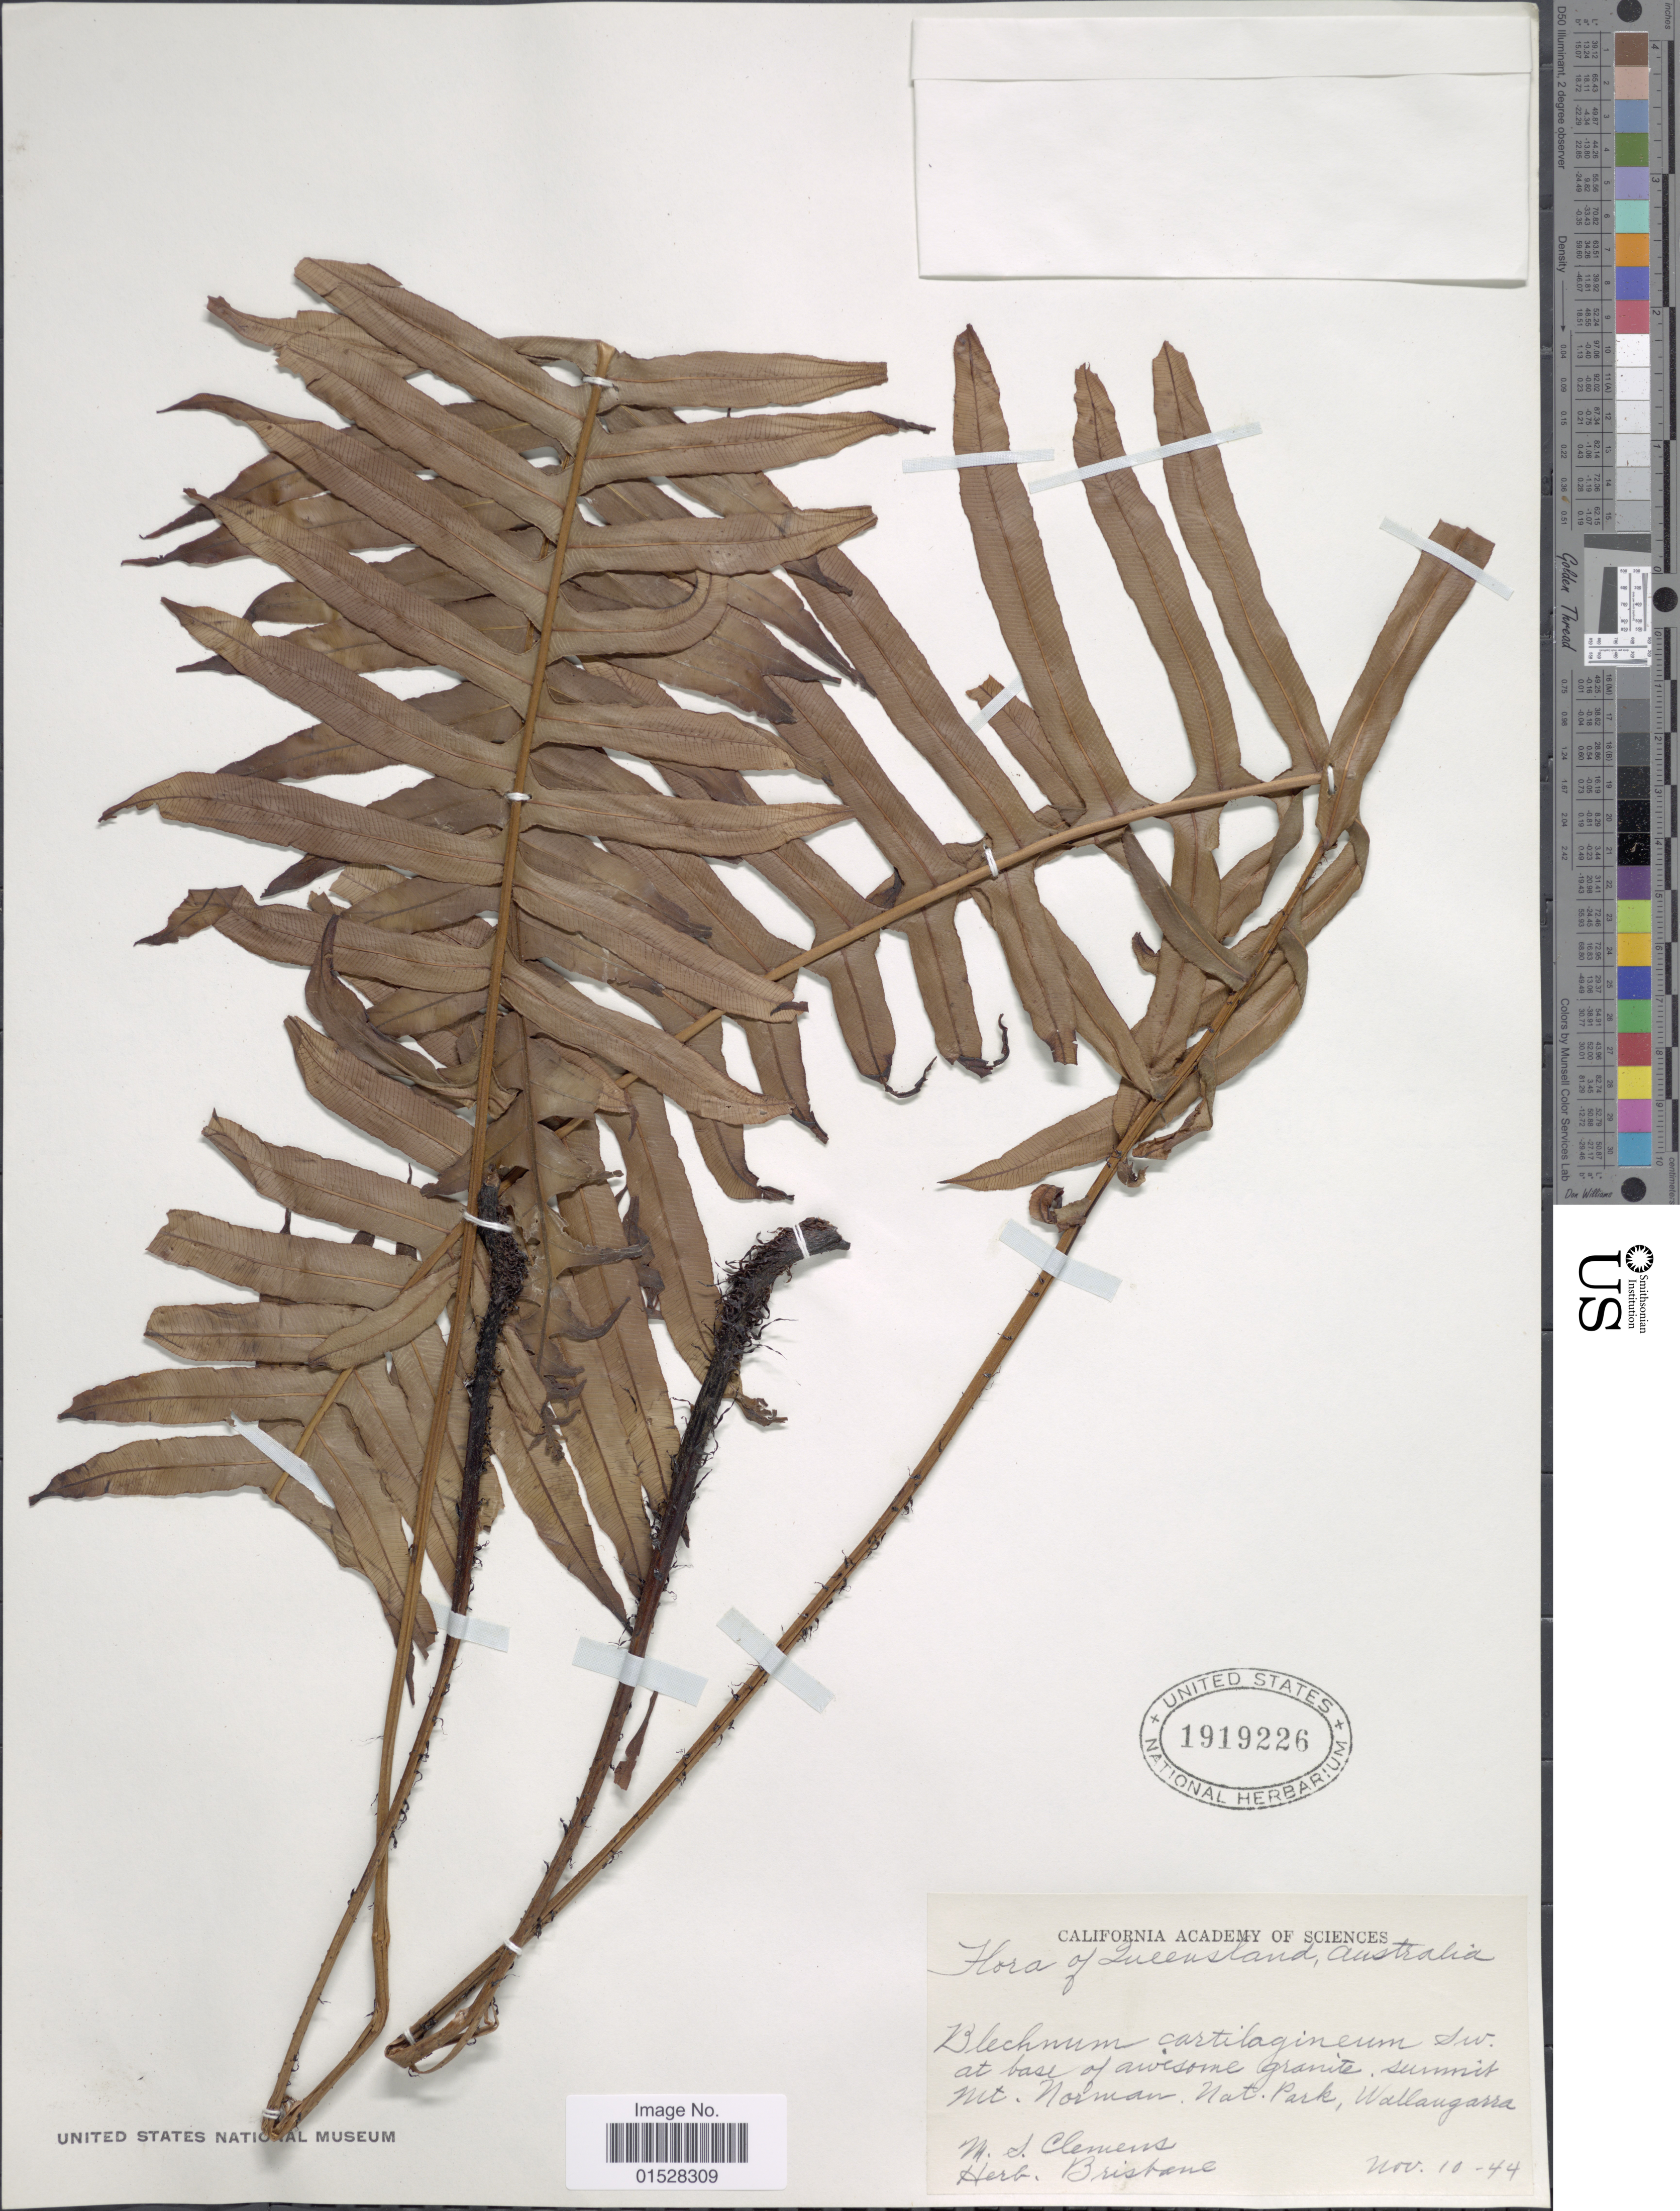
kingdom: Plantae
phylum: Tracheophyta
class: Polypodiopsida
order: Polypodiales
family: Blechnaceae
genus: Blechnum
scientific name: Blechnum cartilagineum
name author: Sw.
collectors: M. S. Clemens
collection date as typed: Transcribed d/m/y: 10/11/44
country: Australia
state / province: Queensland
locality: At base of awesome granite summit Mt. Norman, Nat. Park, Wallangarra.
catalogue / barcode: US 1919226